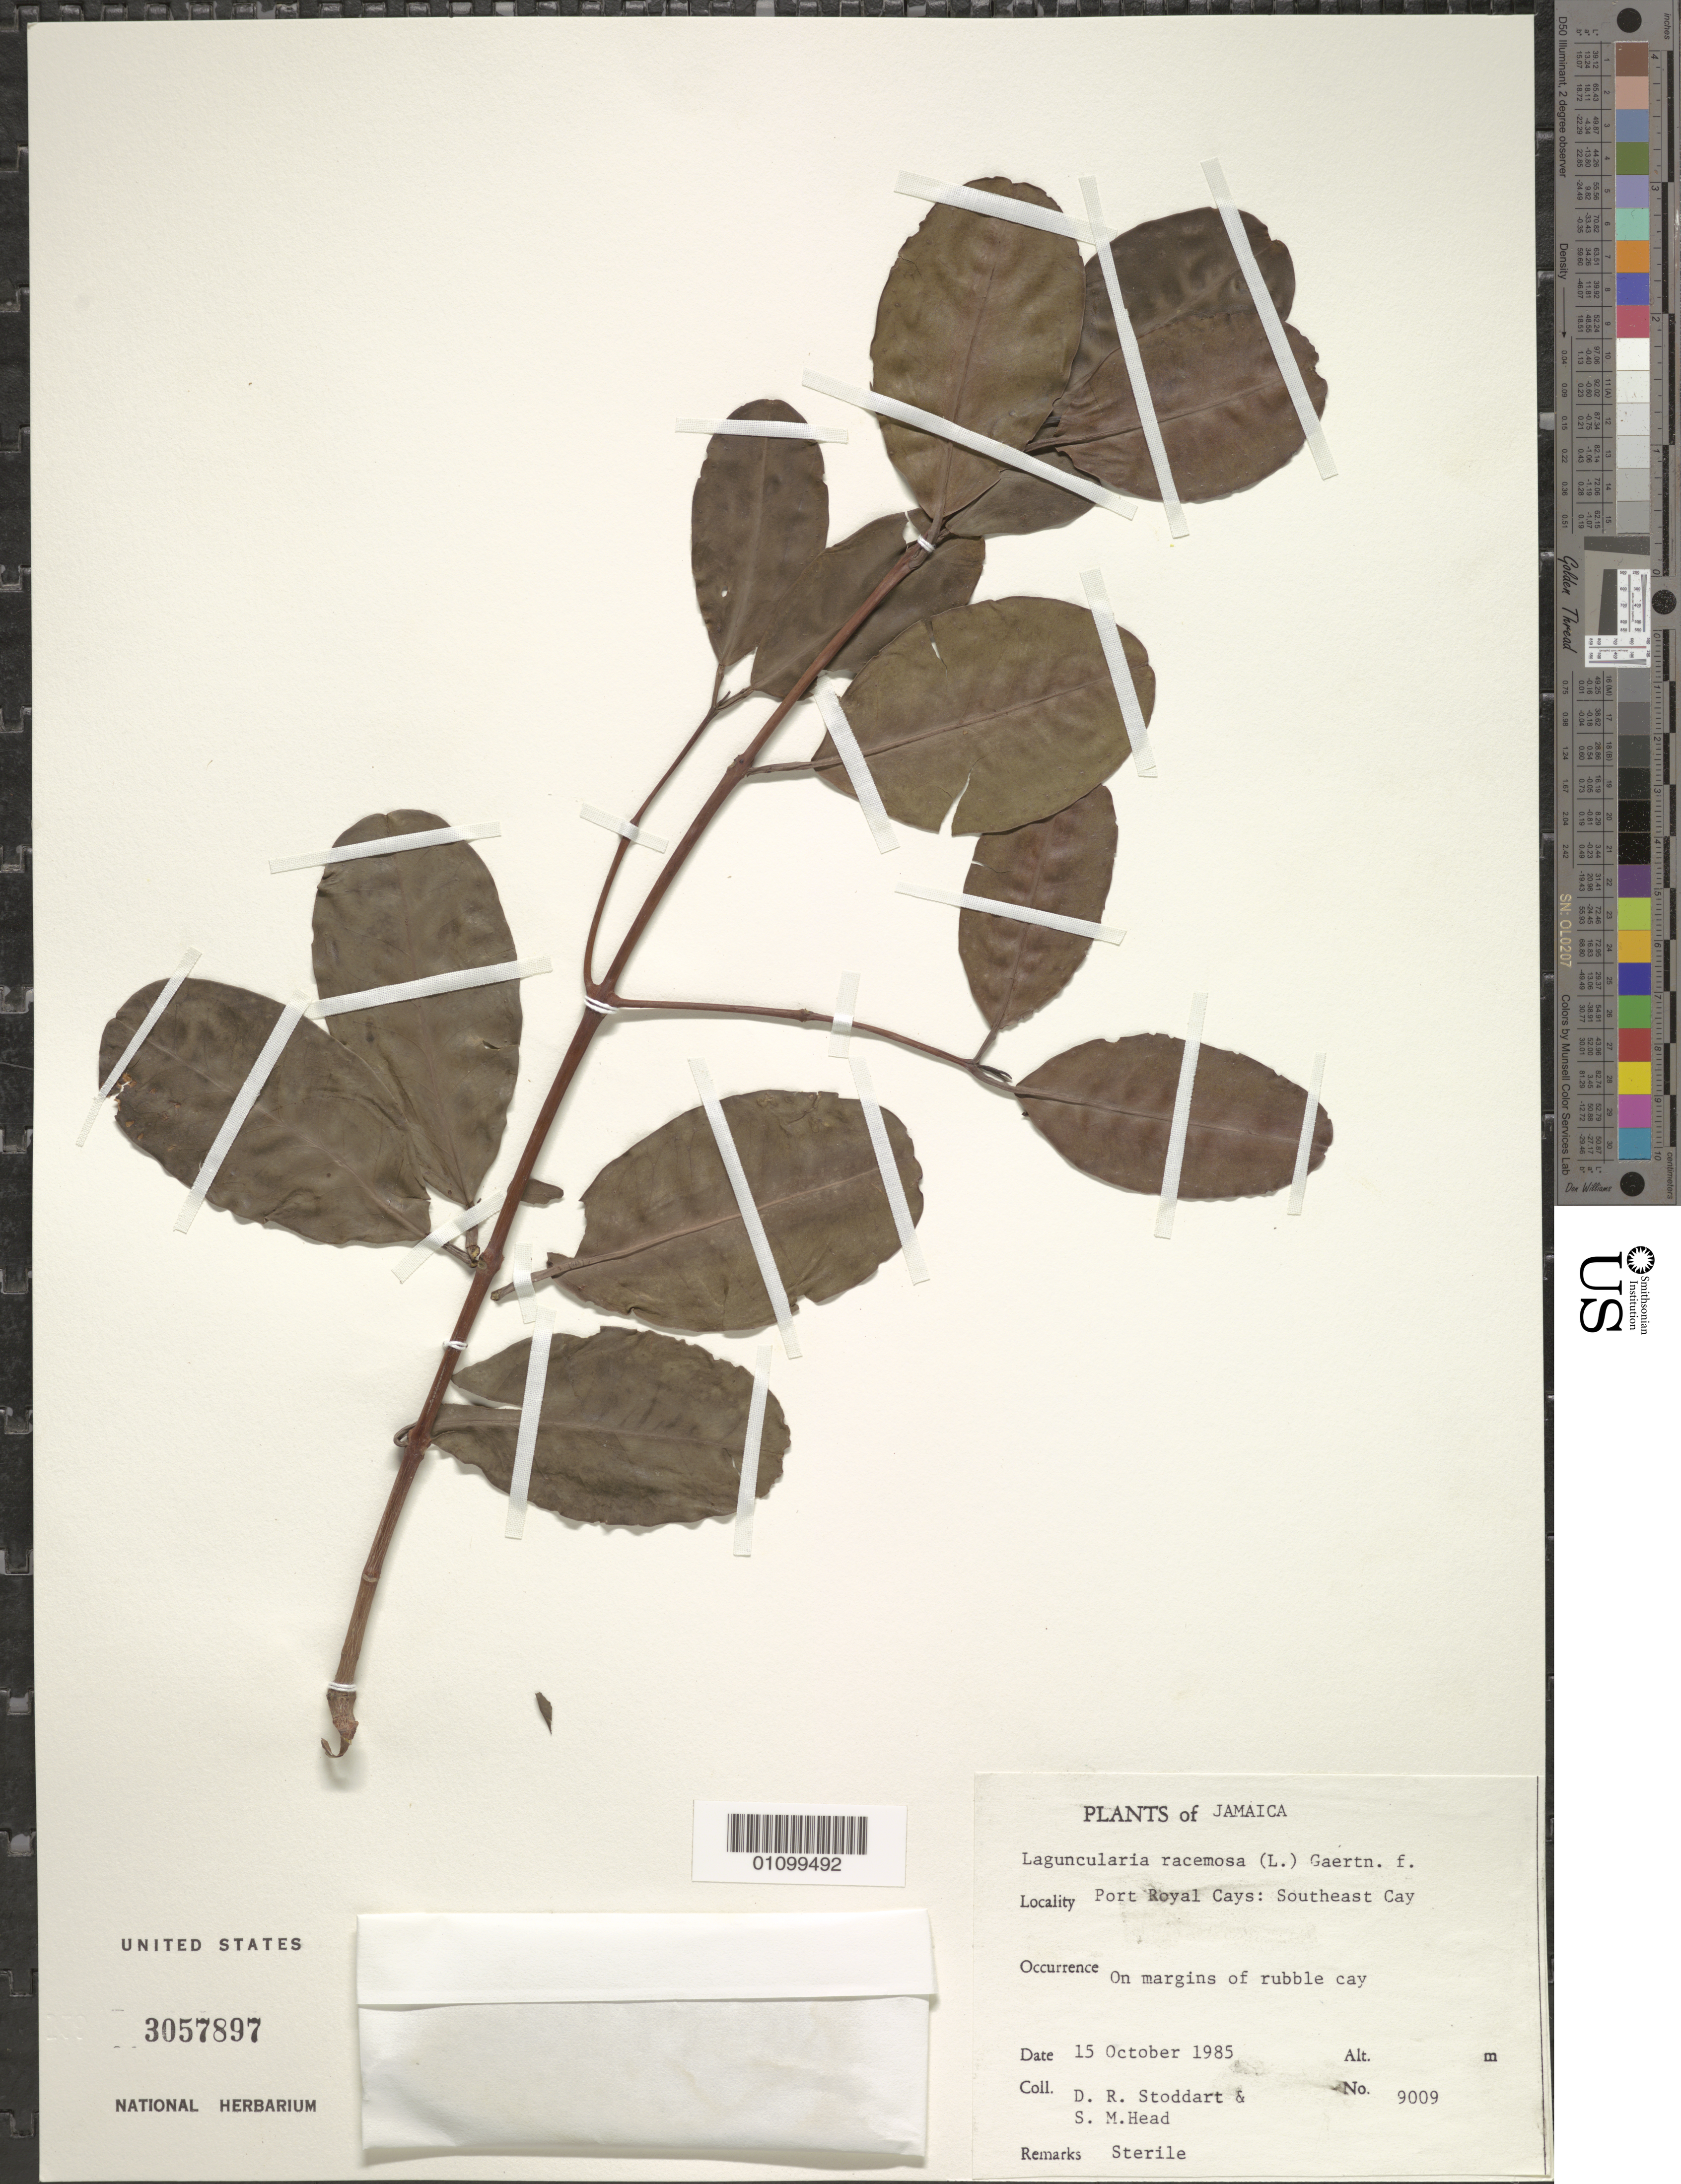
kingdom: Plantae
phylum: Tracheophyta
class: Magnoliopsida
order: Myrtales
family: Combretaceae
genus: Laguncularia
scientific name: Laguncularia racemosa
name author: (L.) C.F. Gaertn.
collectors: D. R. Stoddart & S. Head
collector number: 9009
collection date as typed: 15 Oct 1985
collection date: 1985-10-15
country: Jamaica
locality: Port Royal Cays: Southeast Cay. On margins of rubble cay.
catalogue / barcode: US 3057897